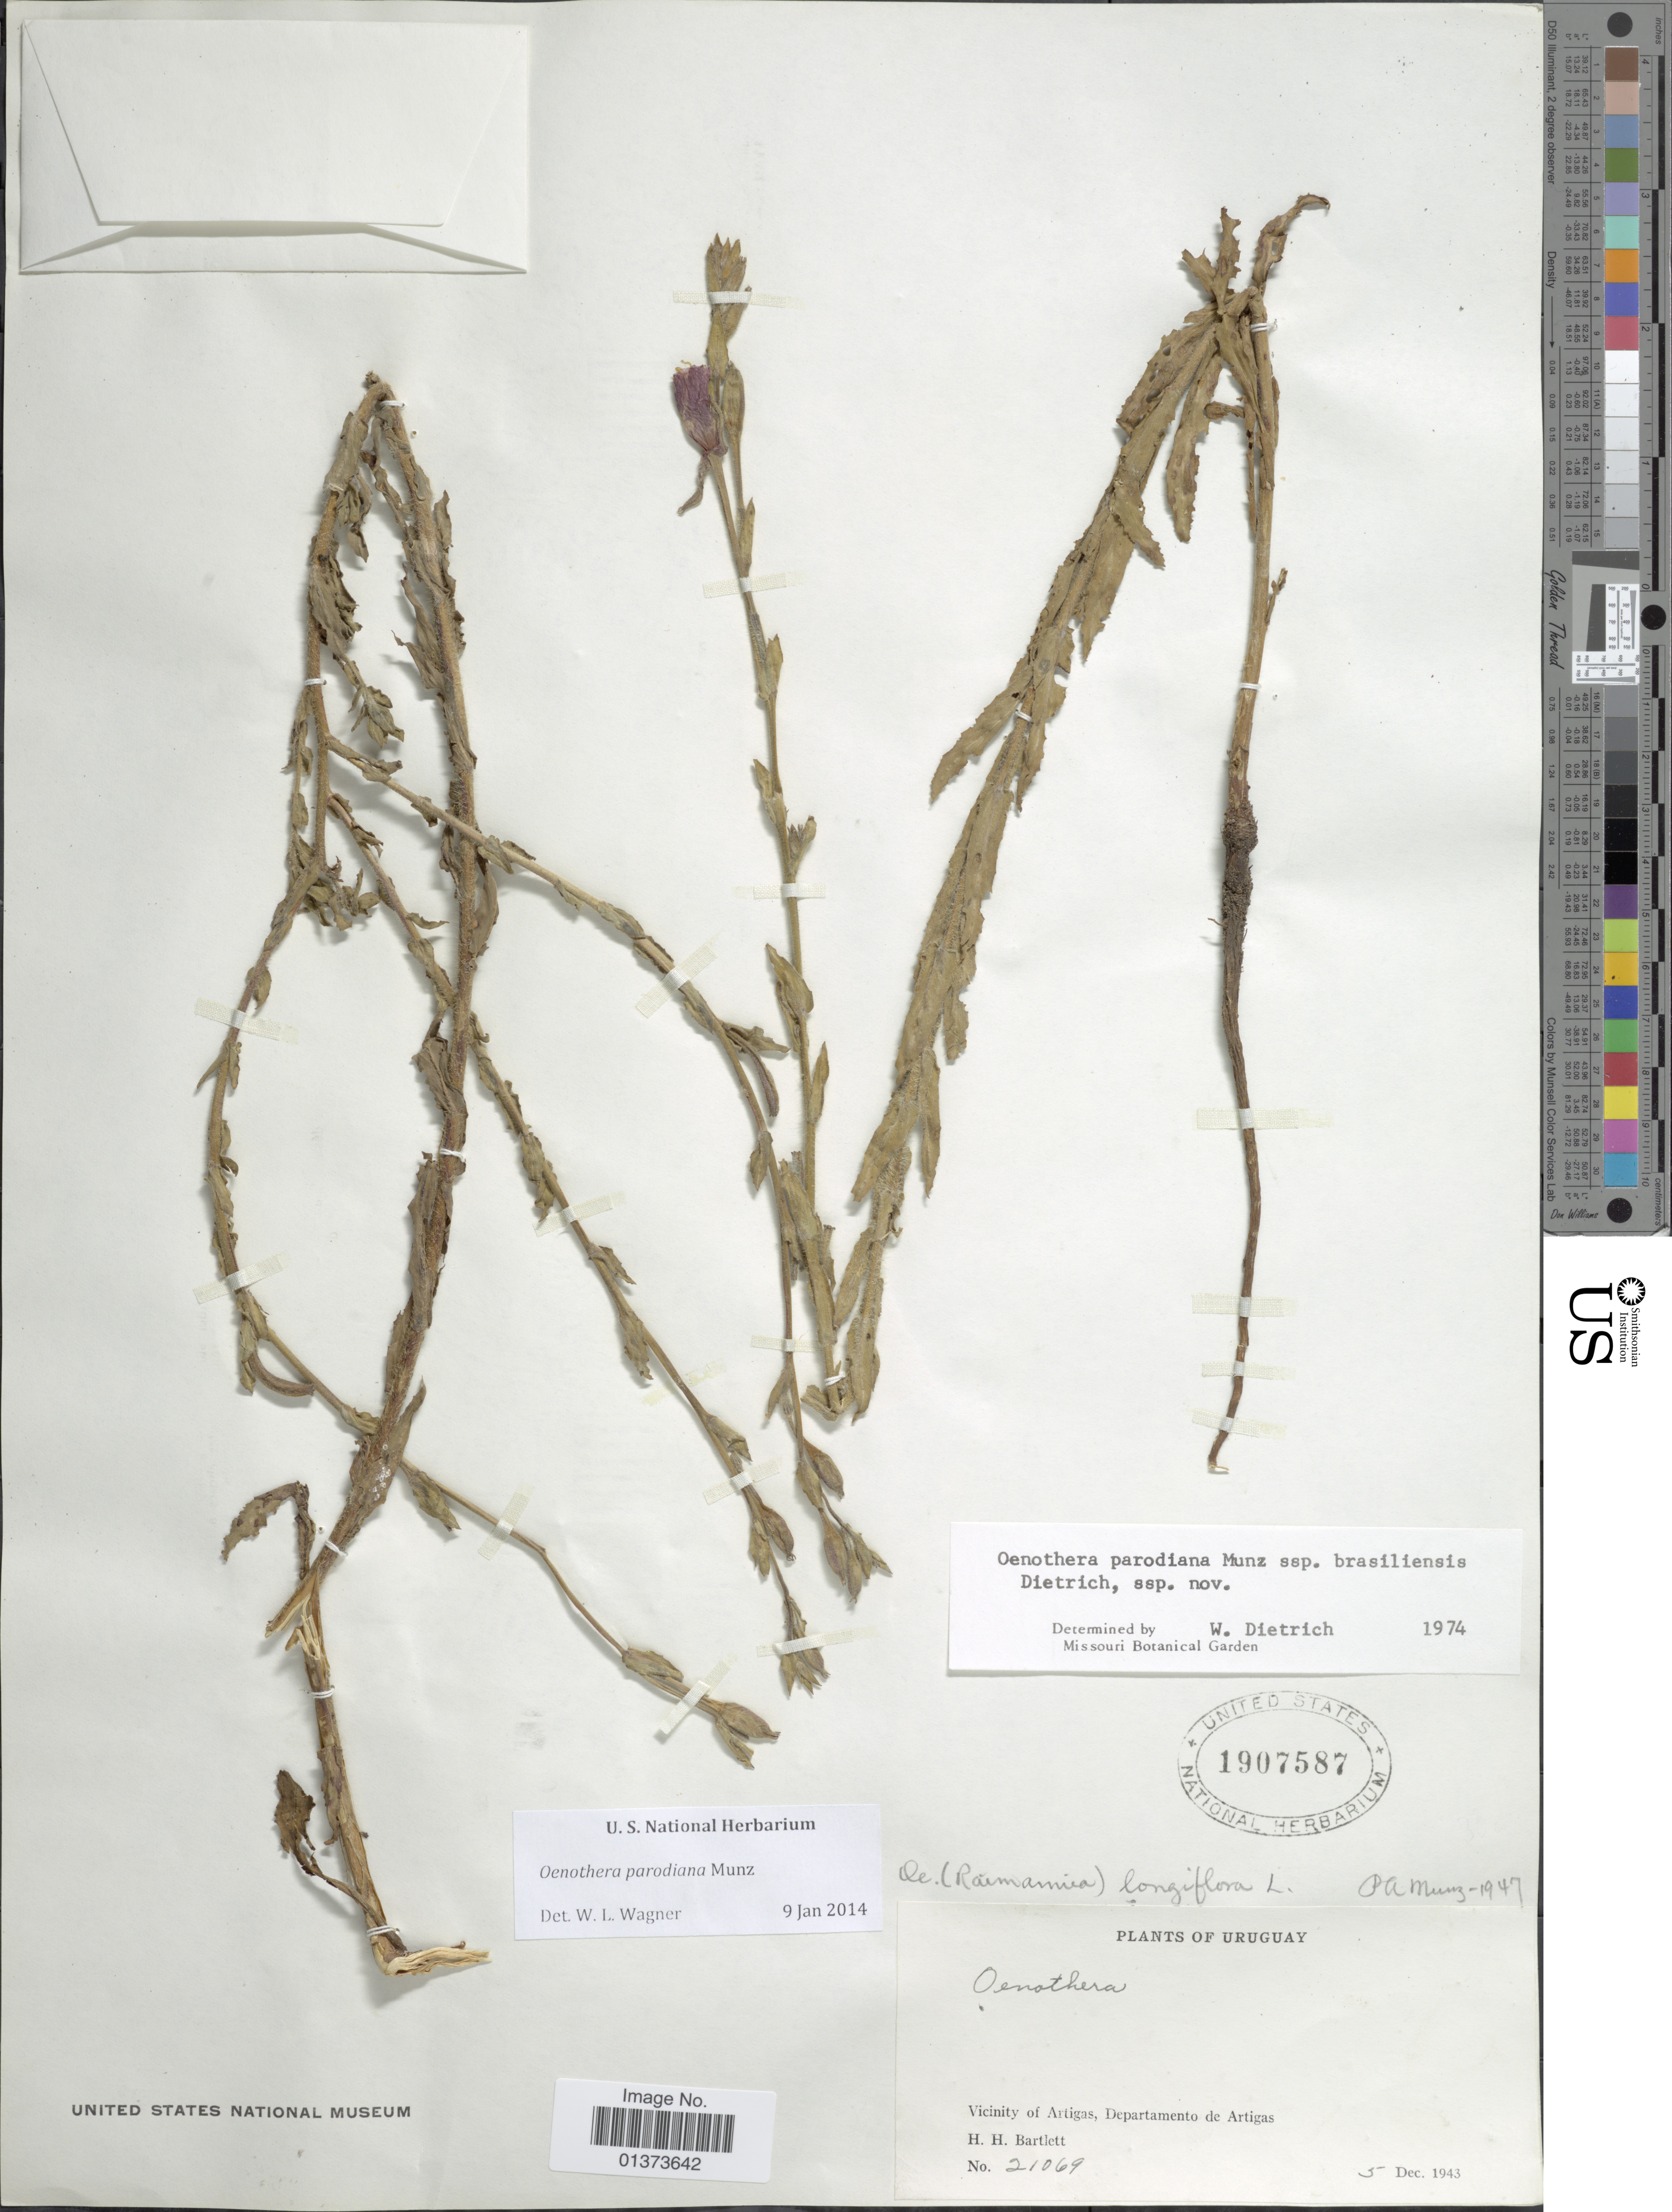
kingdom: Plantae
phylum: Tracheophyta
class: Magnoliopsida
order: Myrtales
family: Onagraceae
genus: Oenothera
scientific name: Oenothera parodiana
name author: Munz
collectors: H. H. Bartlett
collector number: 21069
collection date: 1943-12-05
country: Uruguay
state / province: Artigas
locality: Vicinity of Artigas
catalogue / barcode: US 1907587